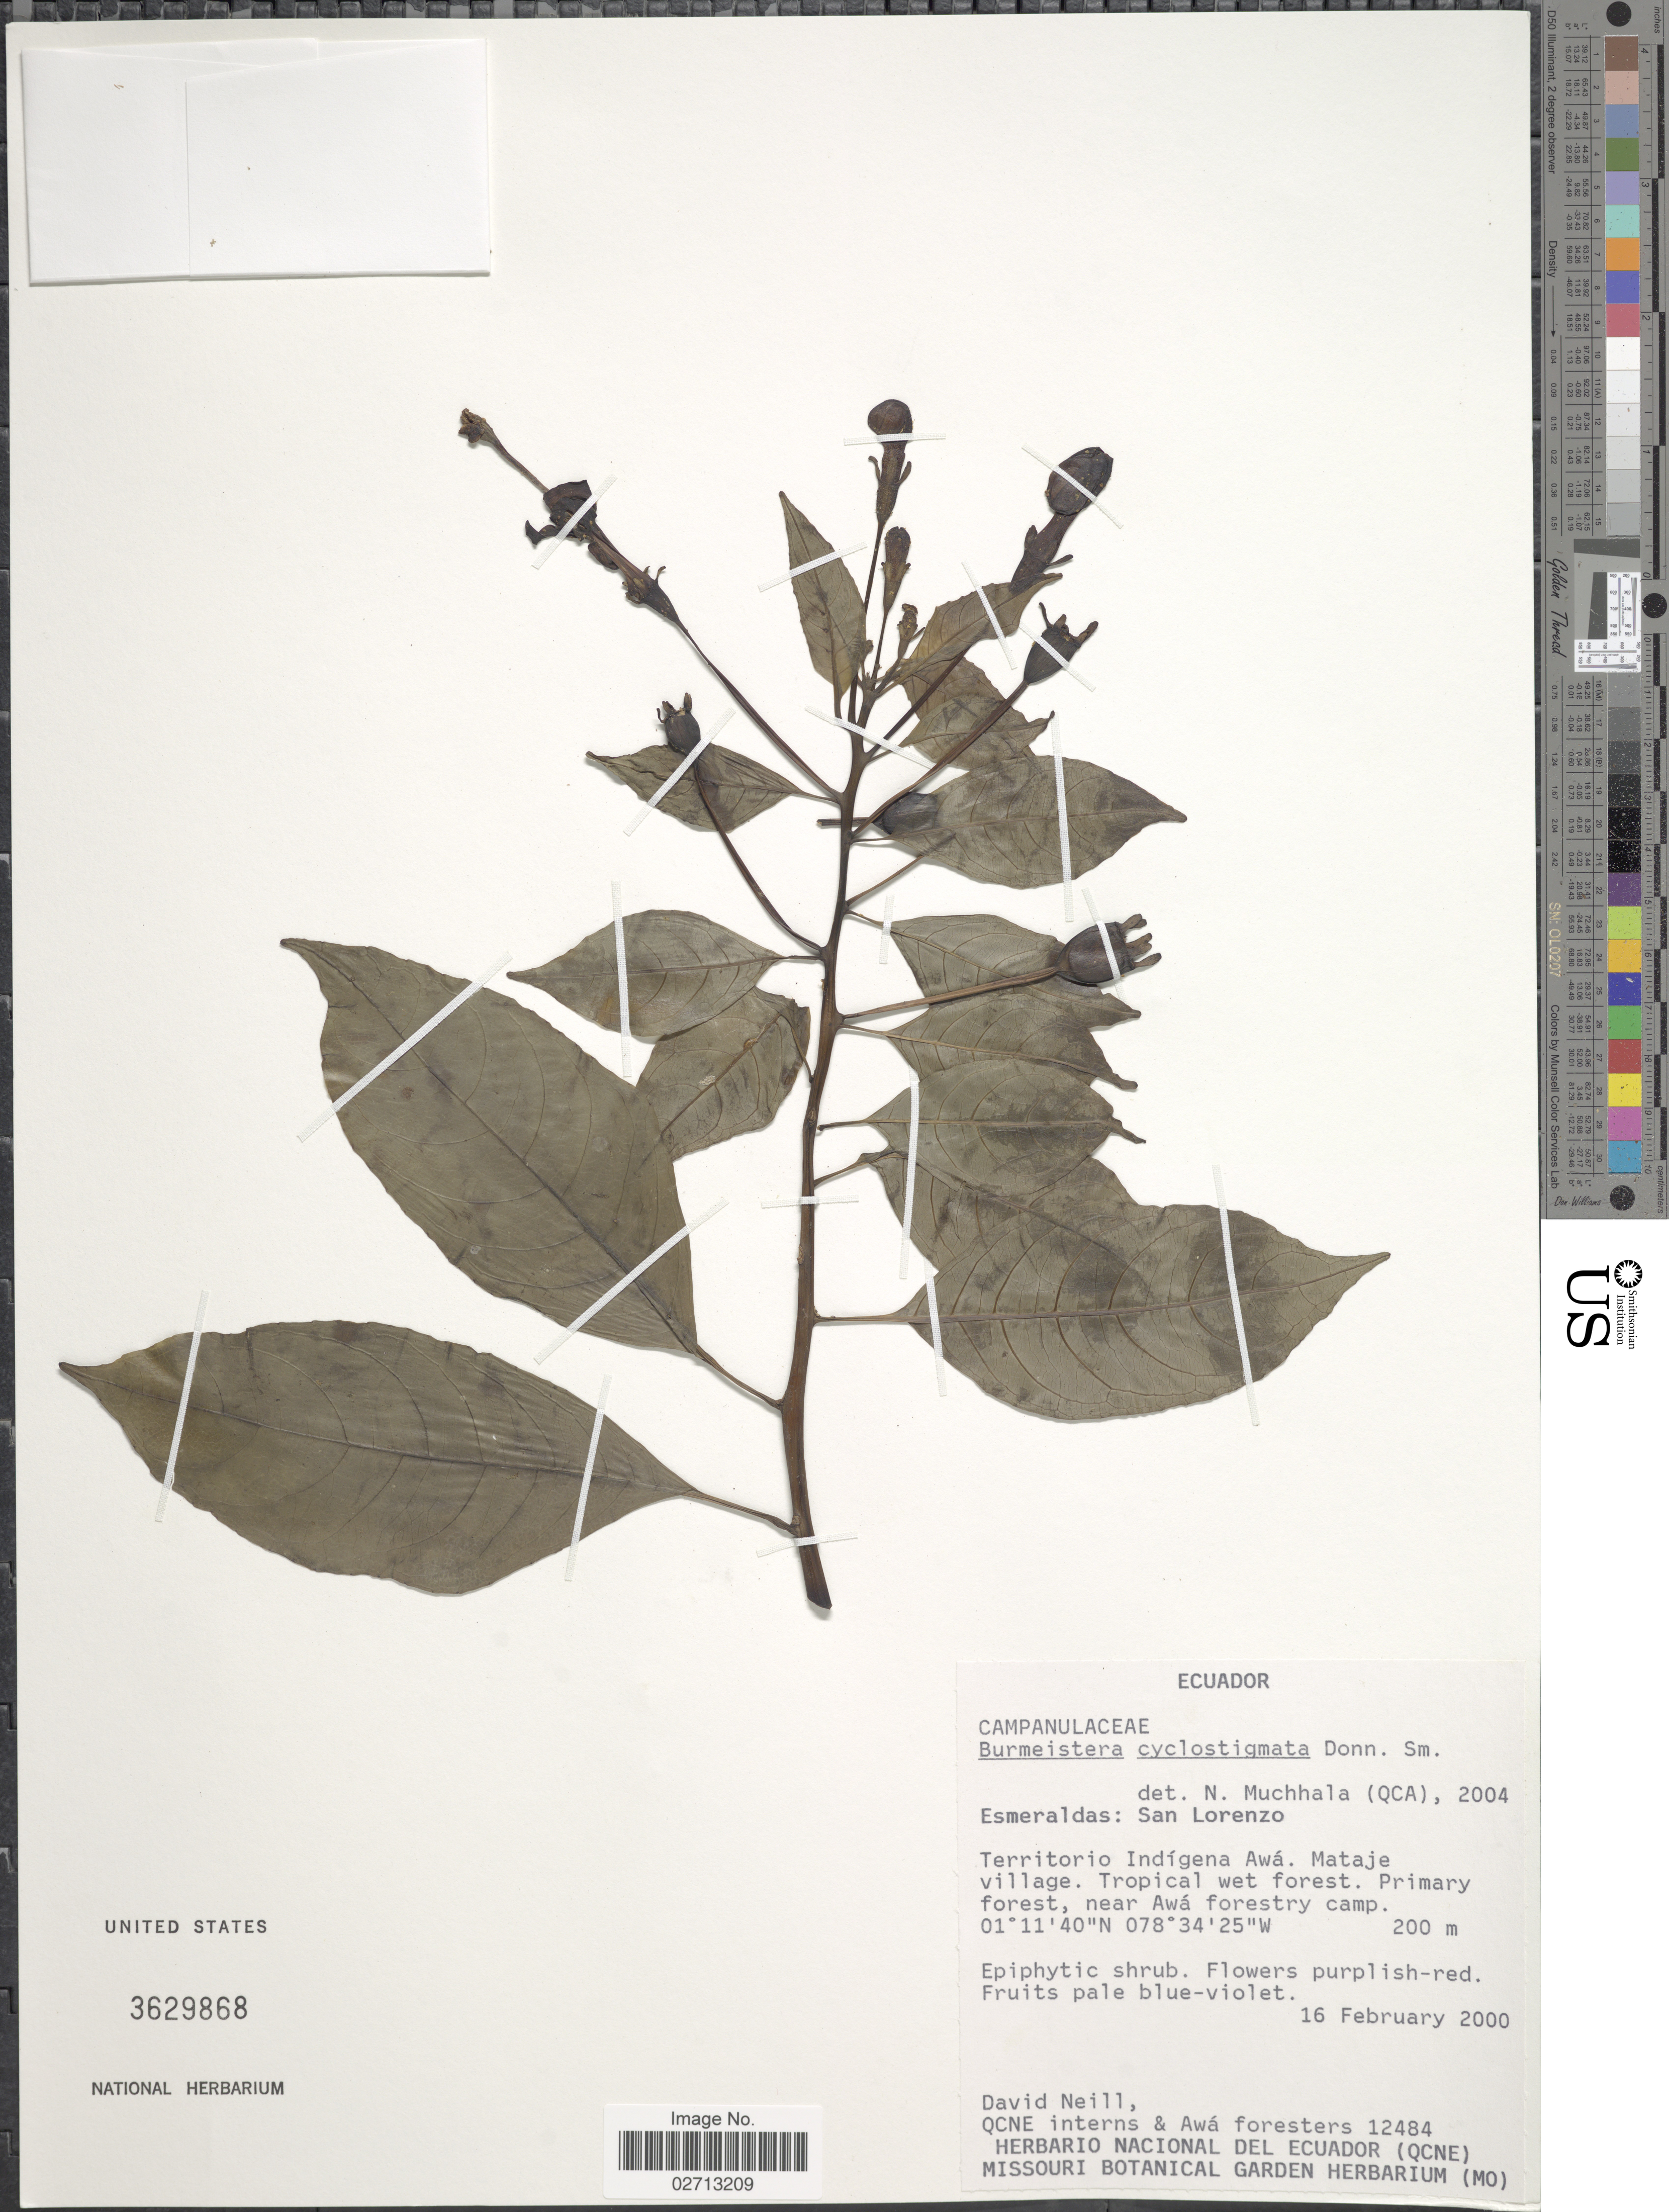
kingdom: Plantae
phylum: Tracheophyta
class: Magnoliopsida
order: Asterales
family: Campanulaceae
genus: Burmeistera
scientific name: Burmeistera cyclostigmata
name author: Donn. Sm.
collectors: D. Neill & QCNE interns & Awa Foresters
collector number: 12484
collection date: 2000-02-16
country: Ecuador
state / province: Esmeraldas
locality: San Lorenzo. Territorio Indígena Awá. Mataje village. Near Awá forestry camp.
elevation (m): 200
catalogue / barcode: US 3629868